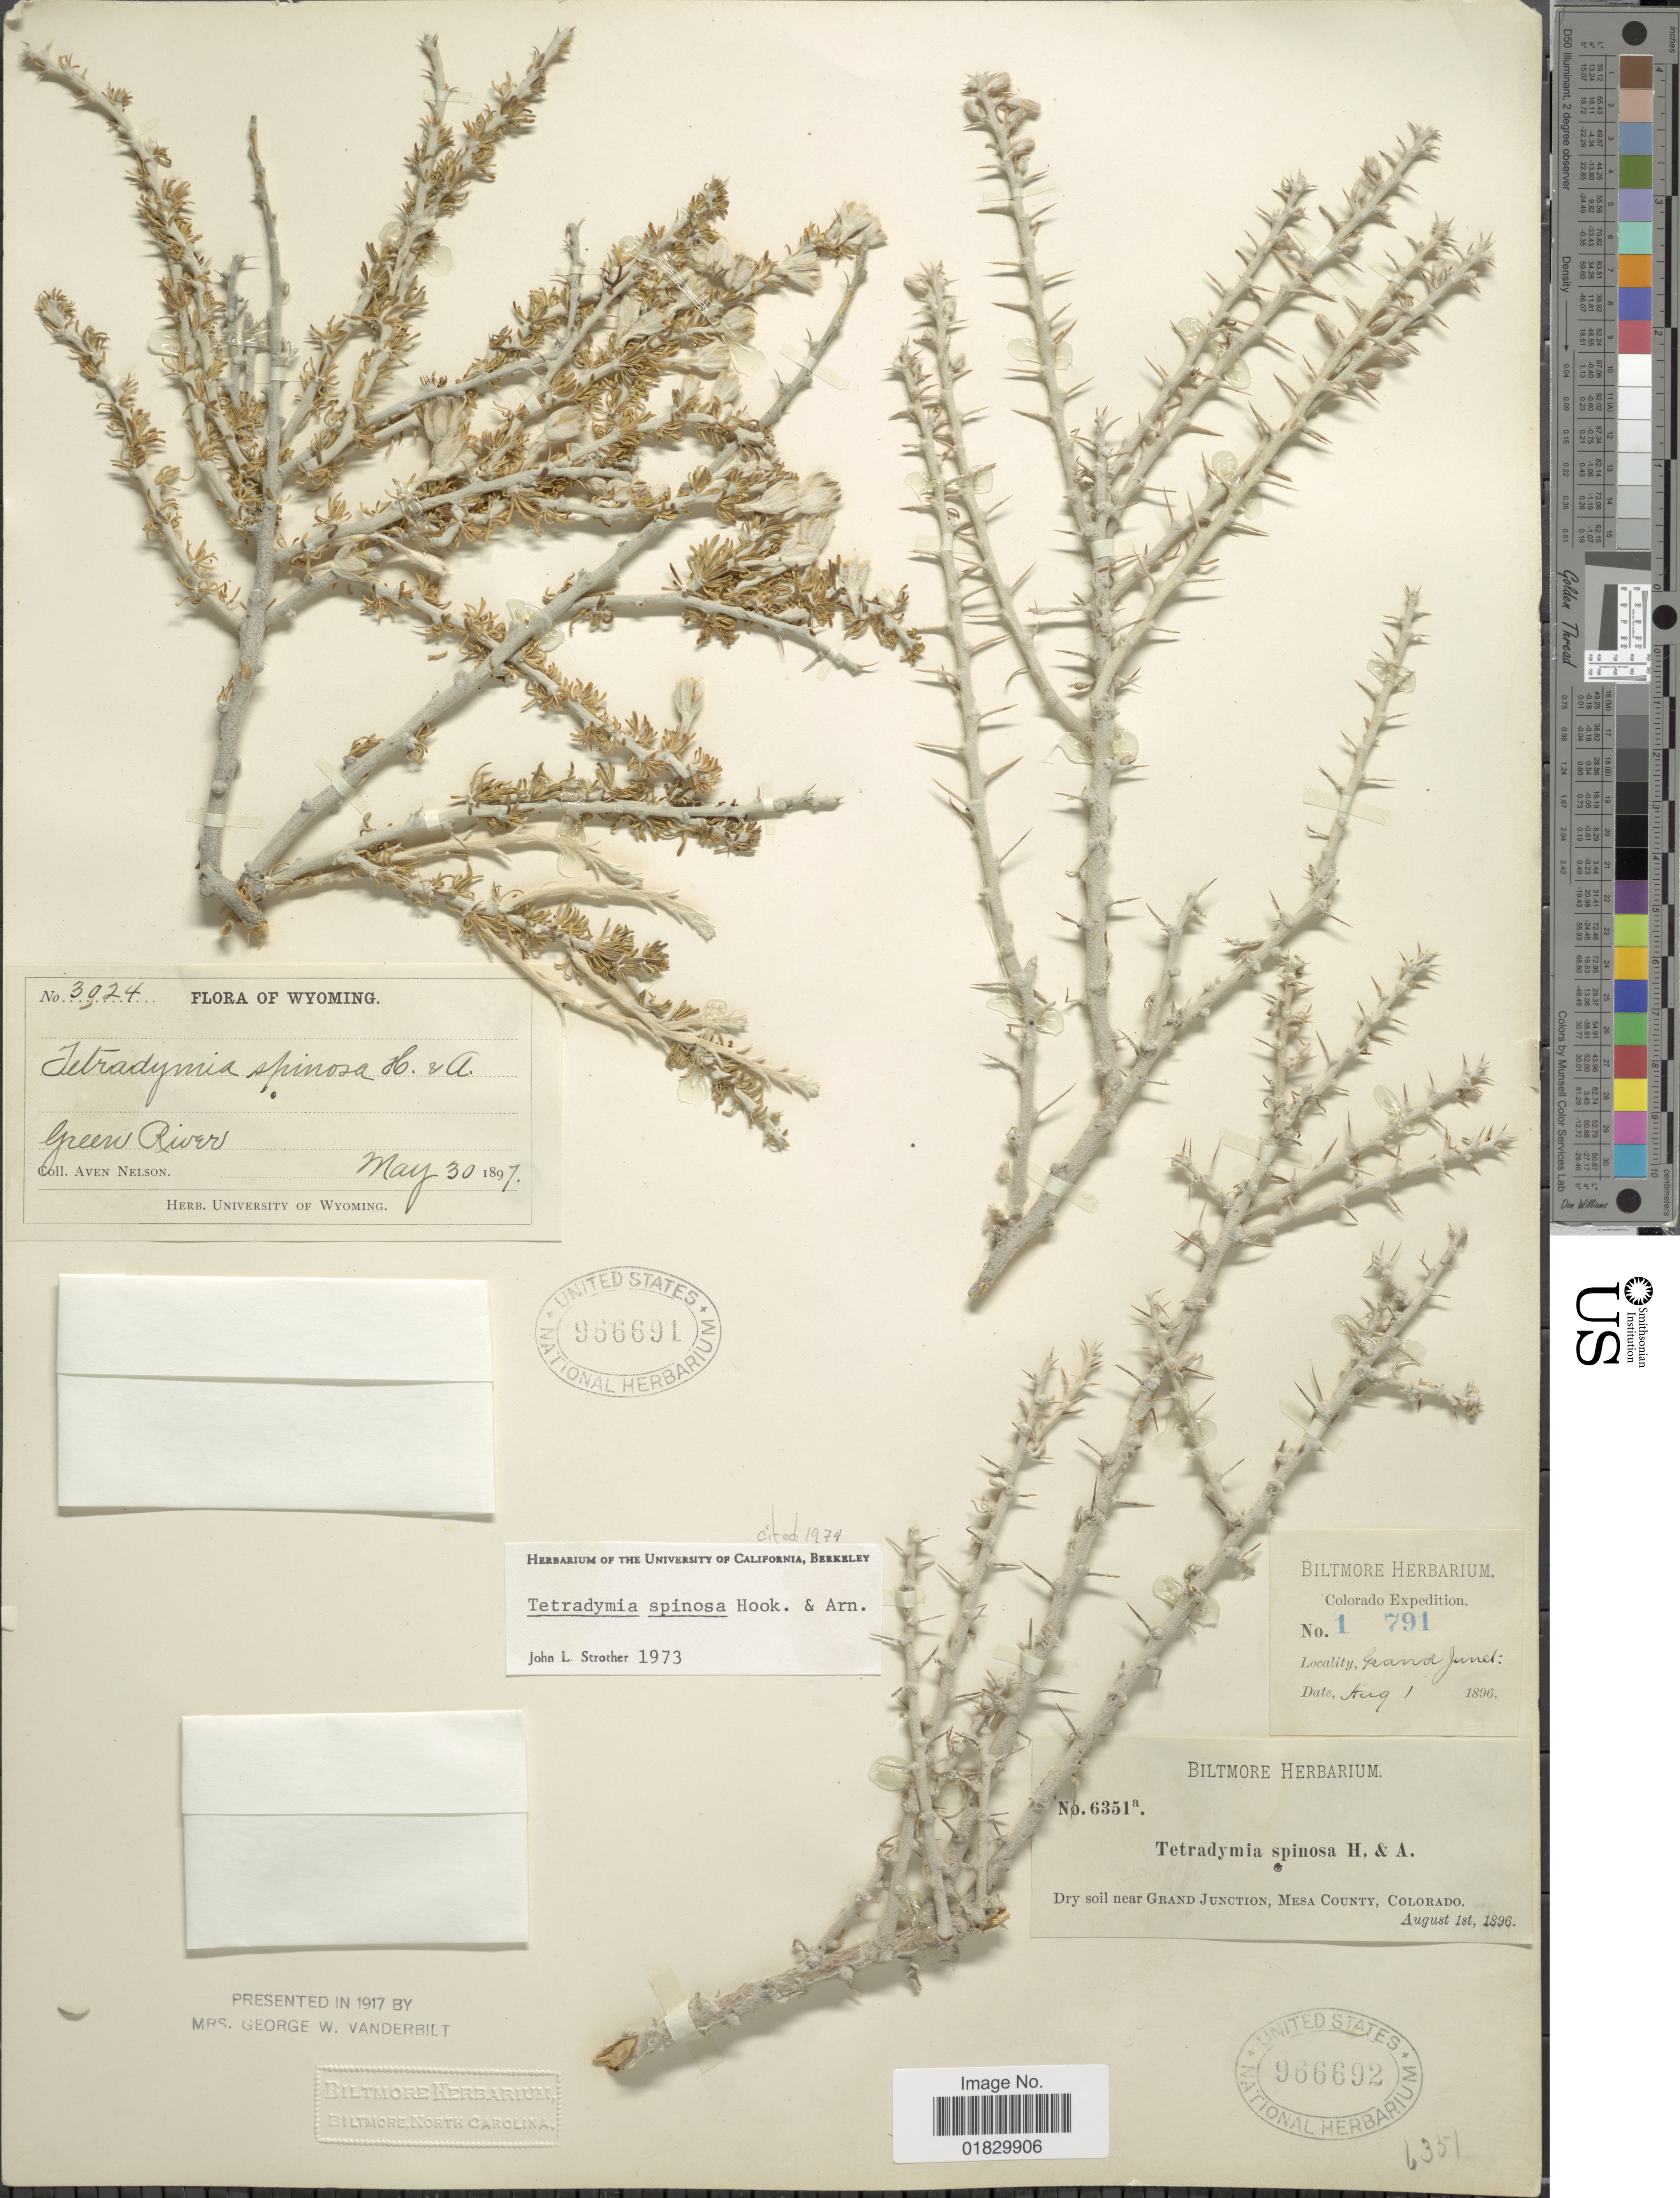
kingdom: Plantae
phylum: Tracheophyta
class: Magnoliopsida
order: Asterales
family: Asteraceae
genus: Tetradymia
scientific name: Tetradymia spinosa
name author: Hook. & Arn.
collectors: A. Nelson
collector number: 3924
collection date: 1897-05-30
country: United States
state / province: Wyoming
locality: Green River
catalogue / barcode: US 966691